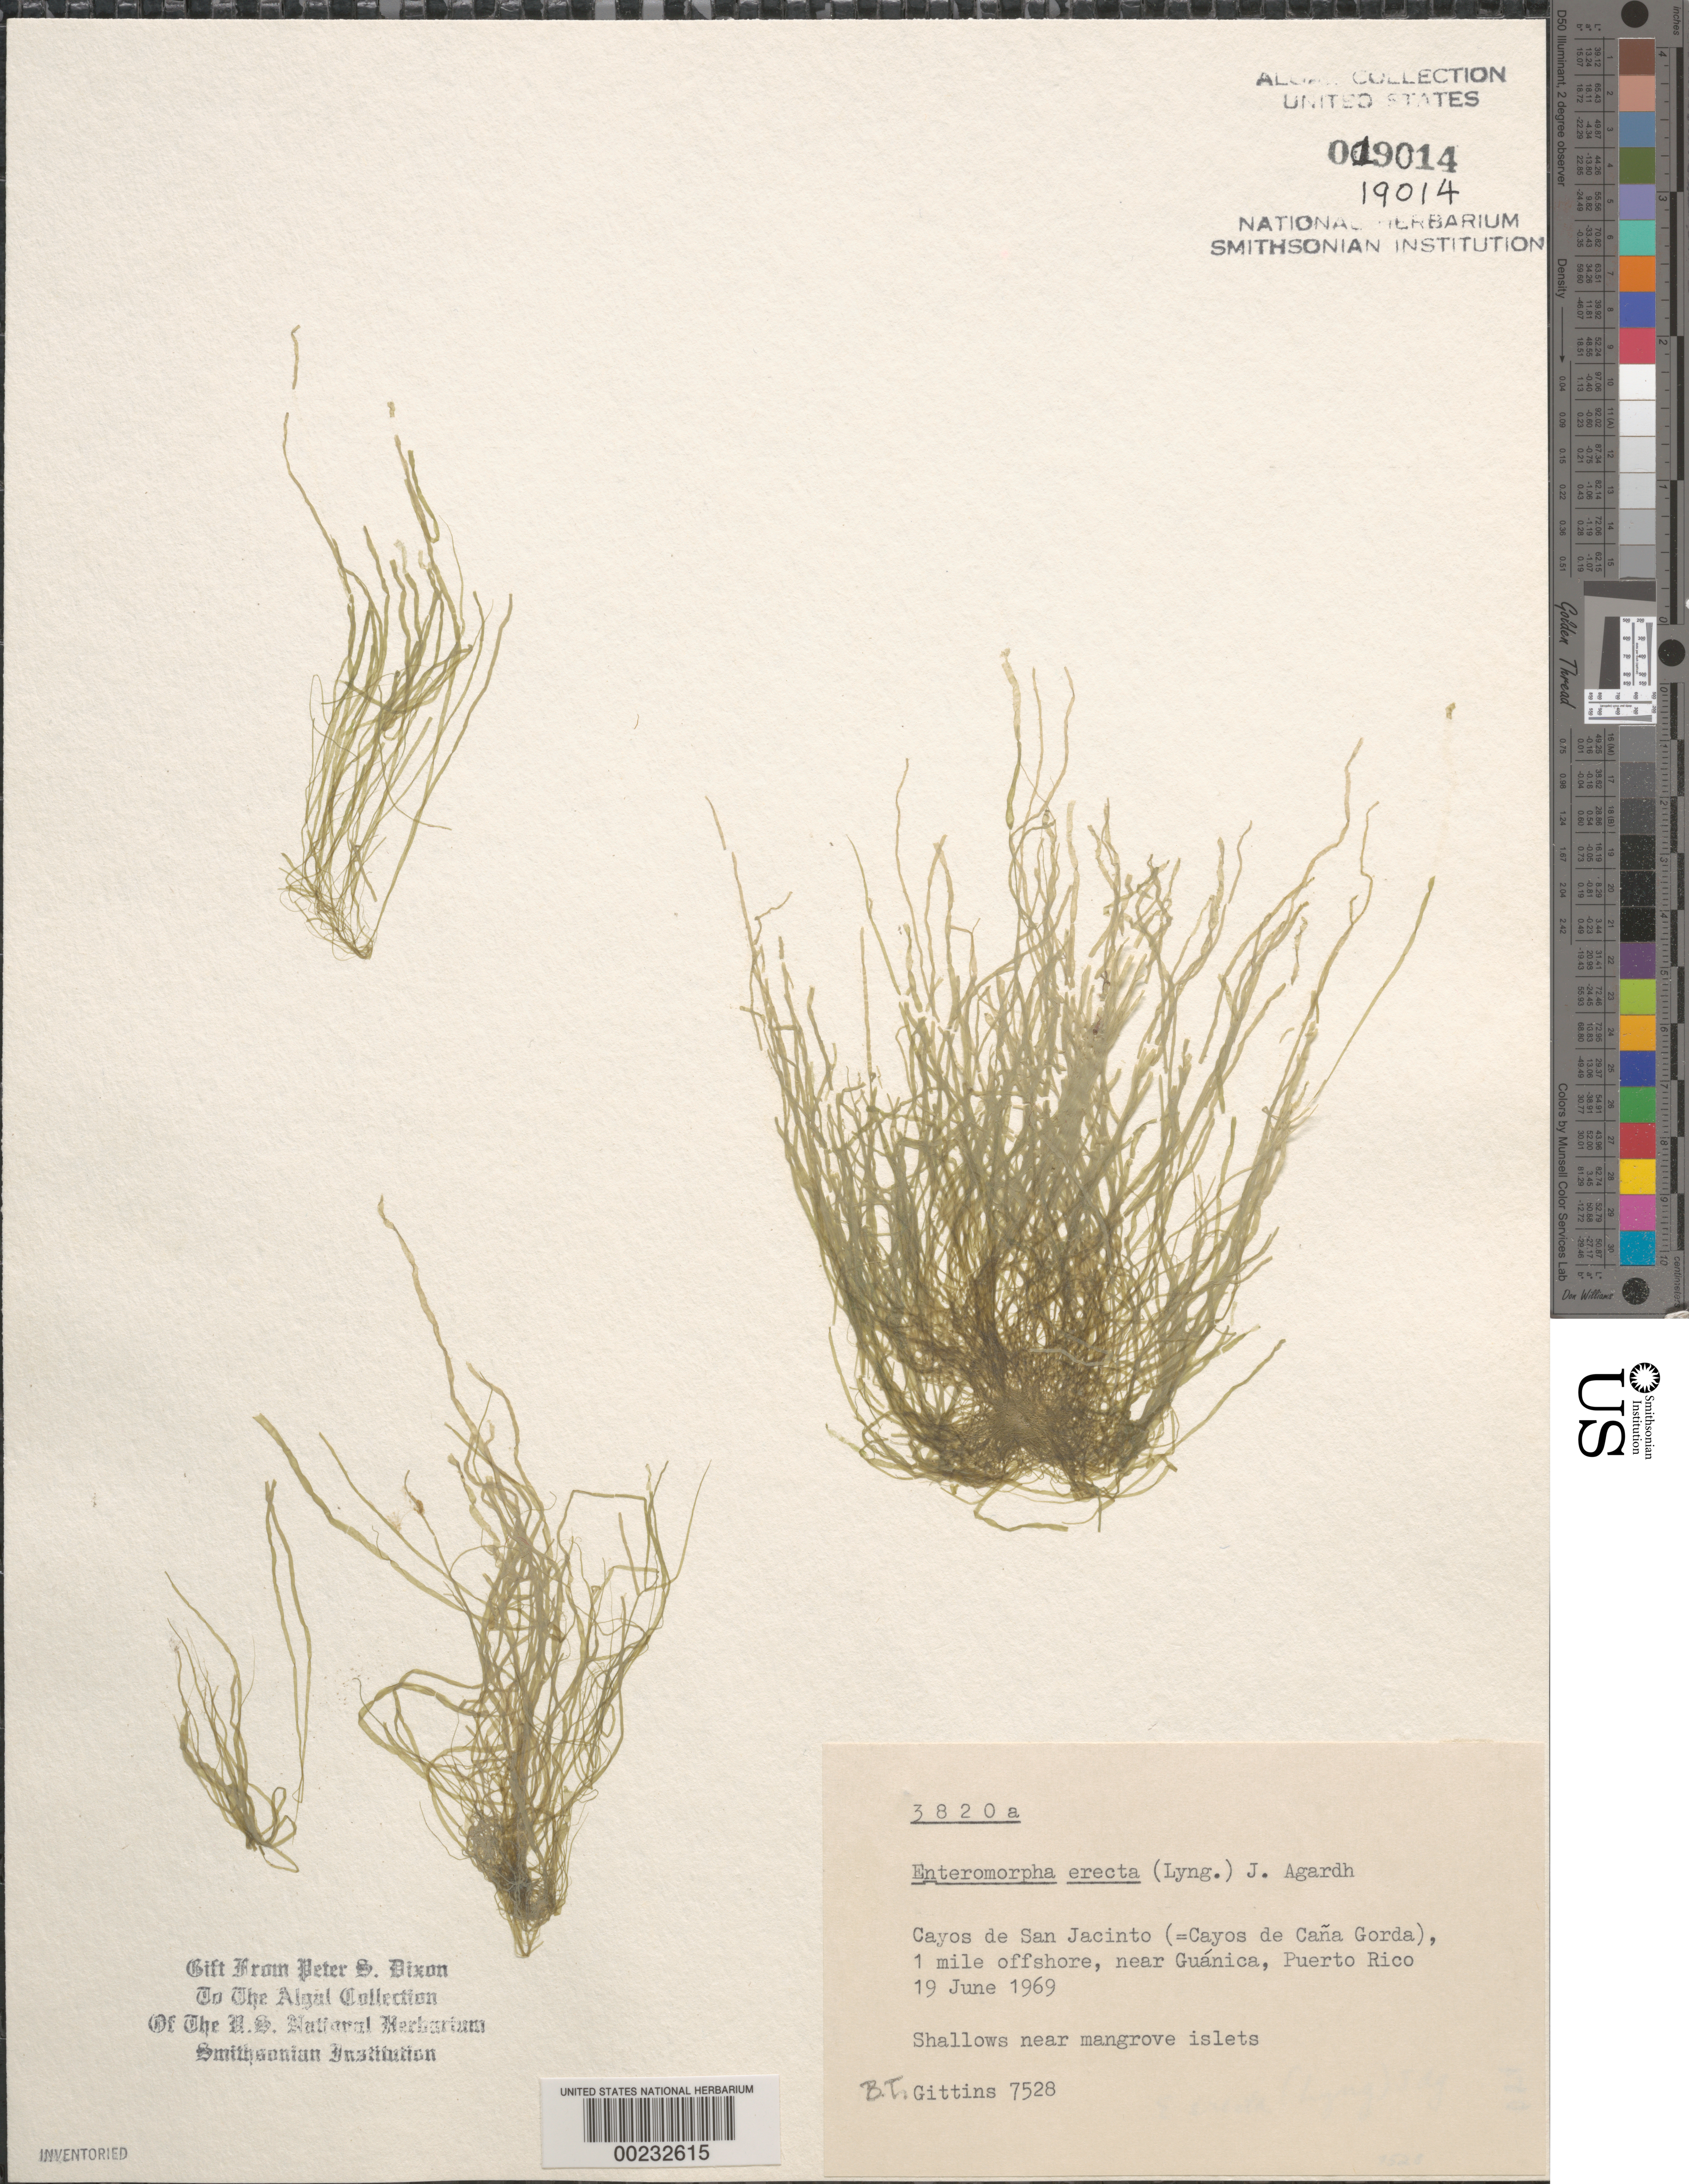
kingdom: Plantae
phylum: Chlorophyta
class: Ulvophyceae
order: Ulvales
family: Ulvaceae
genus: Ulva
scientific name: Ulva paradoxa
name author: C. Agardh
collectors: B. Gittins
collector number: BTG 7528 & PSD 3820A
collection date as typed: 19 Jun 1969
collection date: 1969-06-19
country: Puerto Rico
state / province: Guanica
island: Cayos de San Jacinto (Cayos de Cana Gorda)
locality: Near Guanica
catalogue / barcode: US 19014